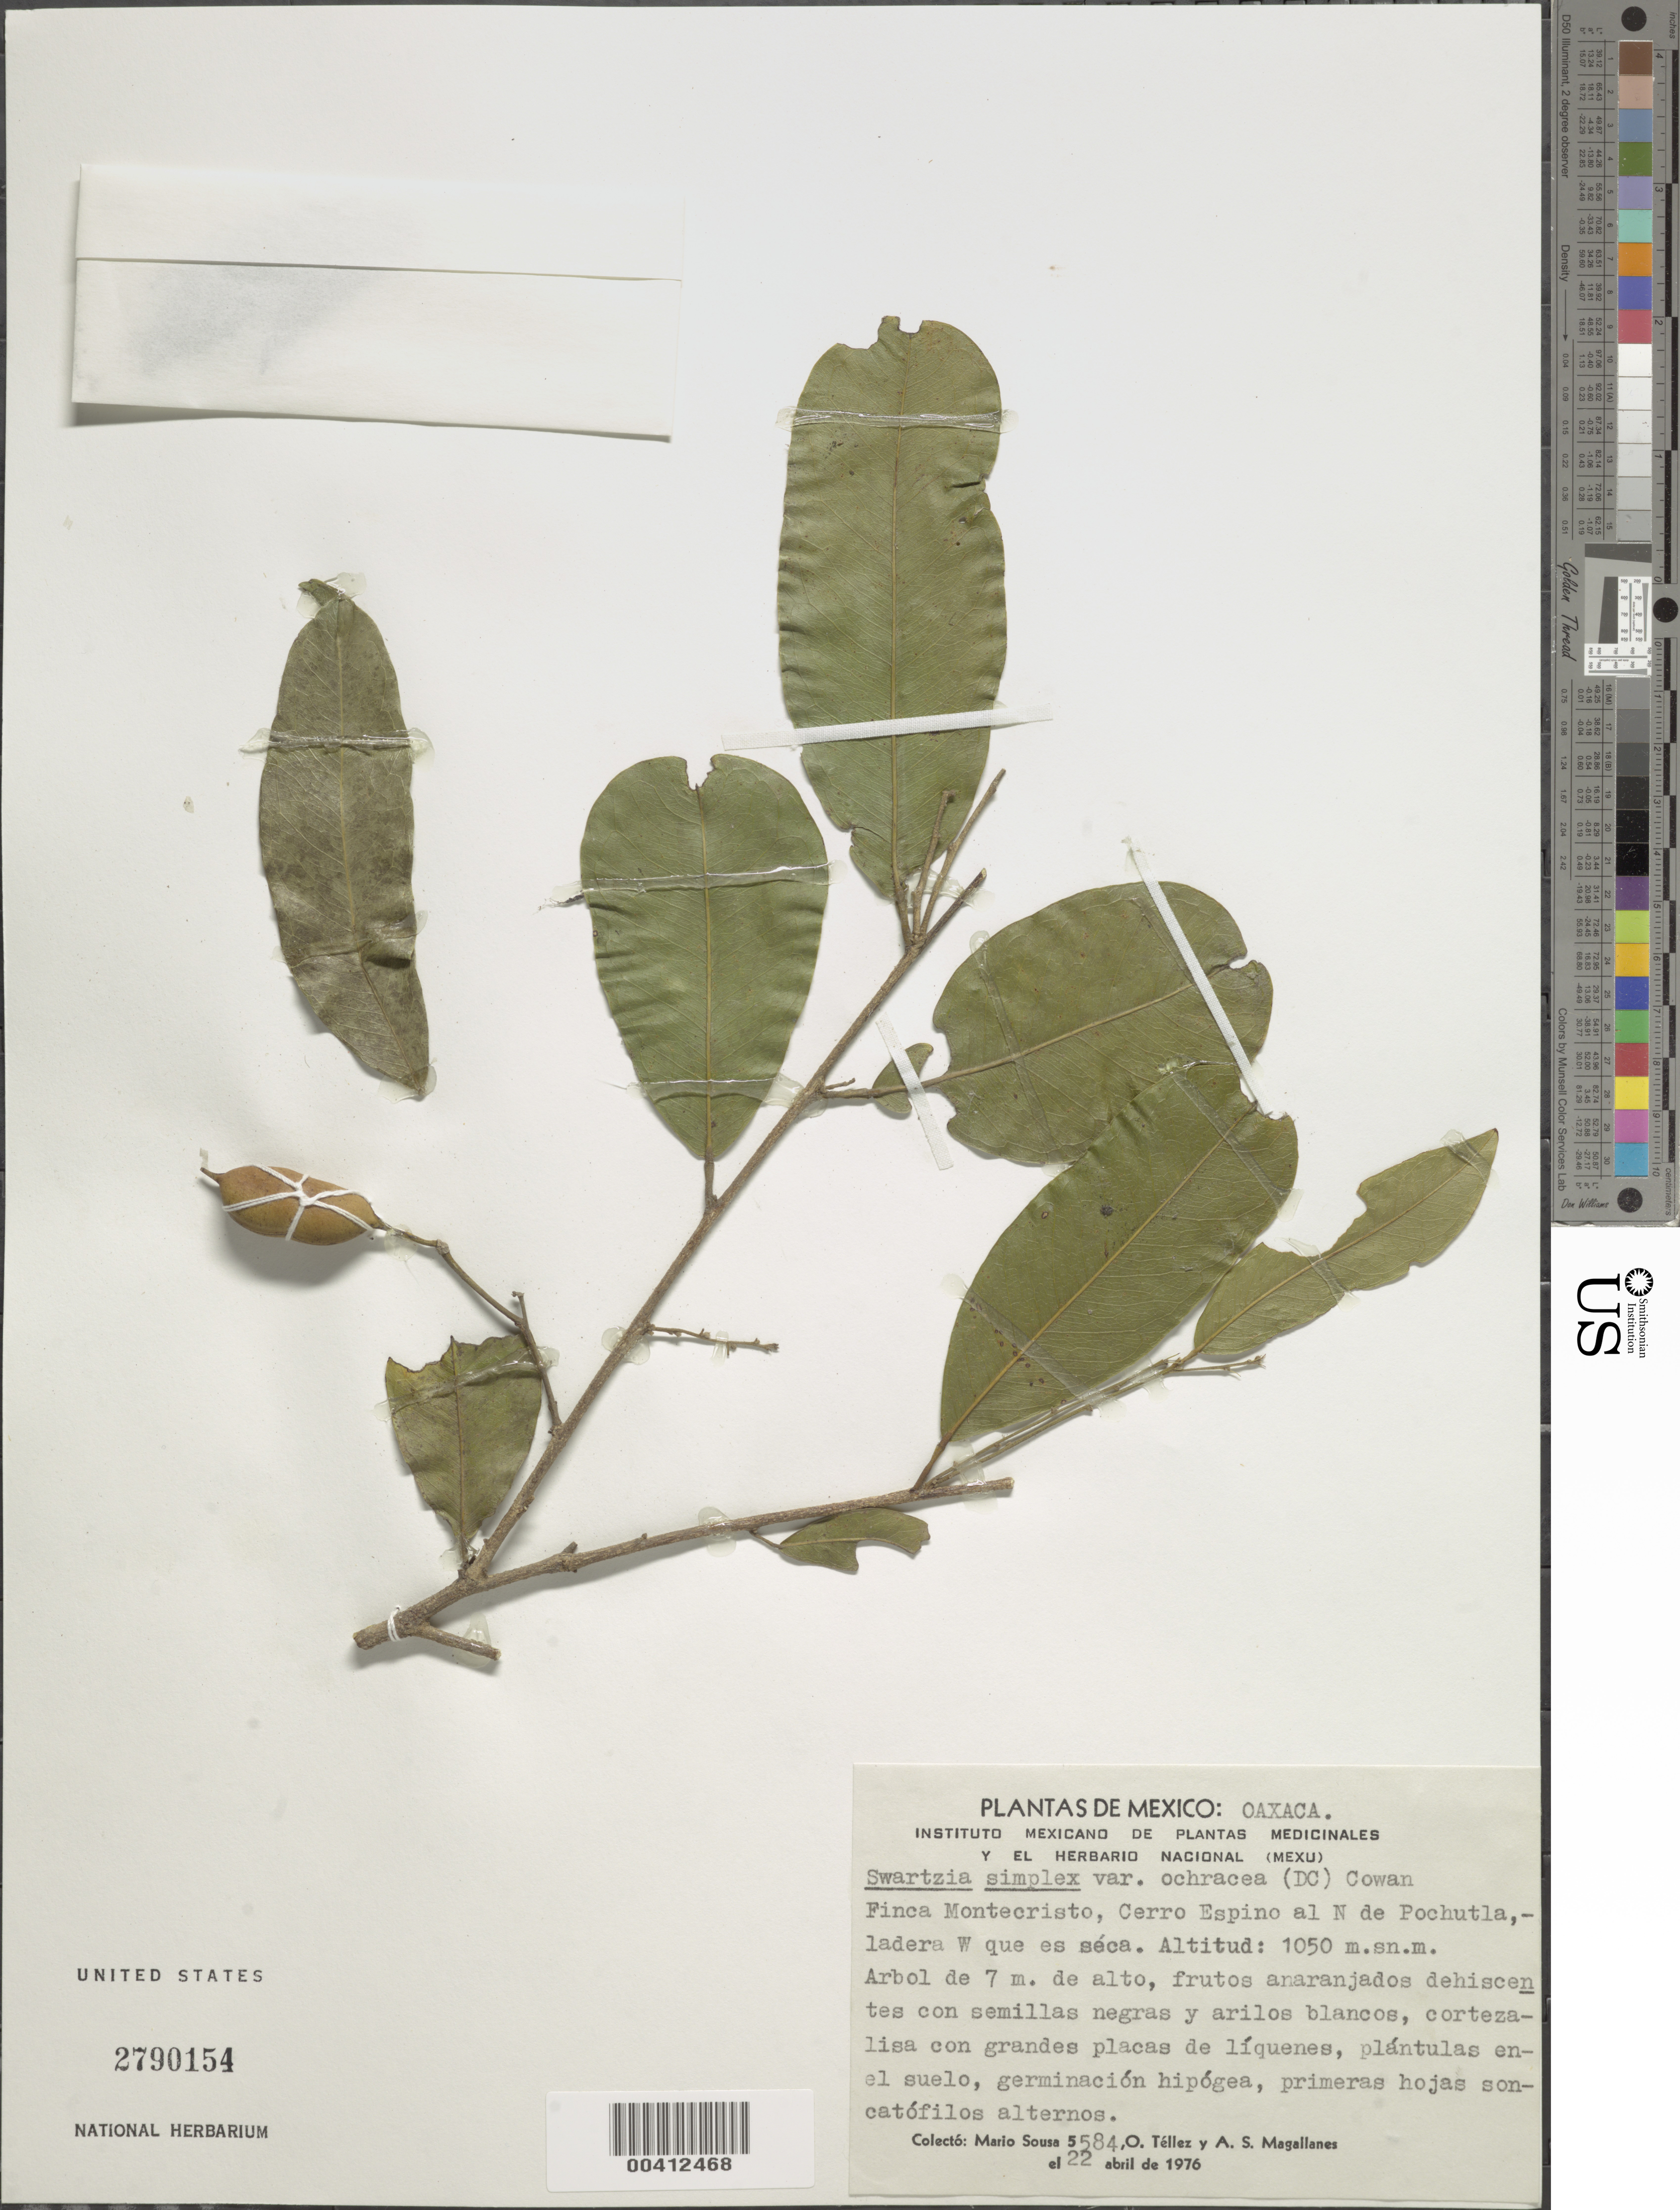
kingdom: Plantae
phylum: Tracheophyta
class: Magnoliopsida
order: Fabales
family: Fabaceae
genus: Swartzia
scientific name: Swartzia simplex var. ochnacea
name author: (DC.) R.S. Cowan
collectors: M. Sousa S., O. Téllez V. & A. Magallanes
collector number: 5584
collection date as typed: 22 Apr 1976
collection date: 1976-04-22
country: Mexico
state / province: Oaxaca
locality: Finca montecristo, cerro espino al n de Pochutla, ladera w que es seca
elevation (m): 1050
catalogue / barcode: US 1790154